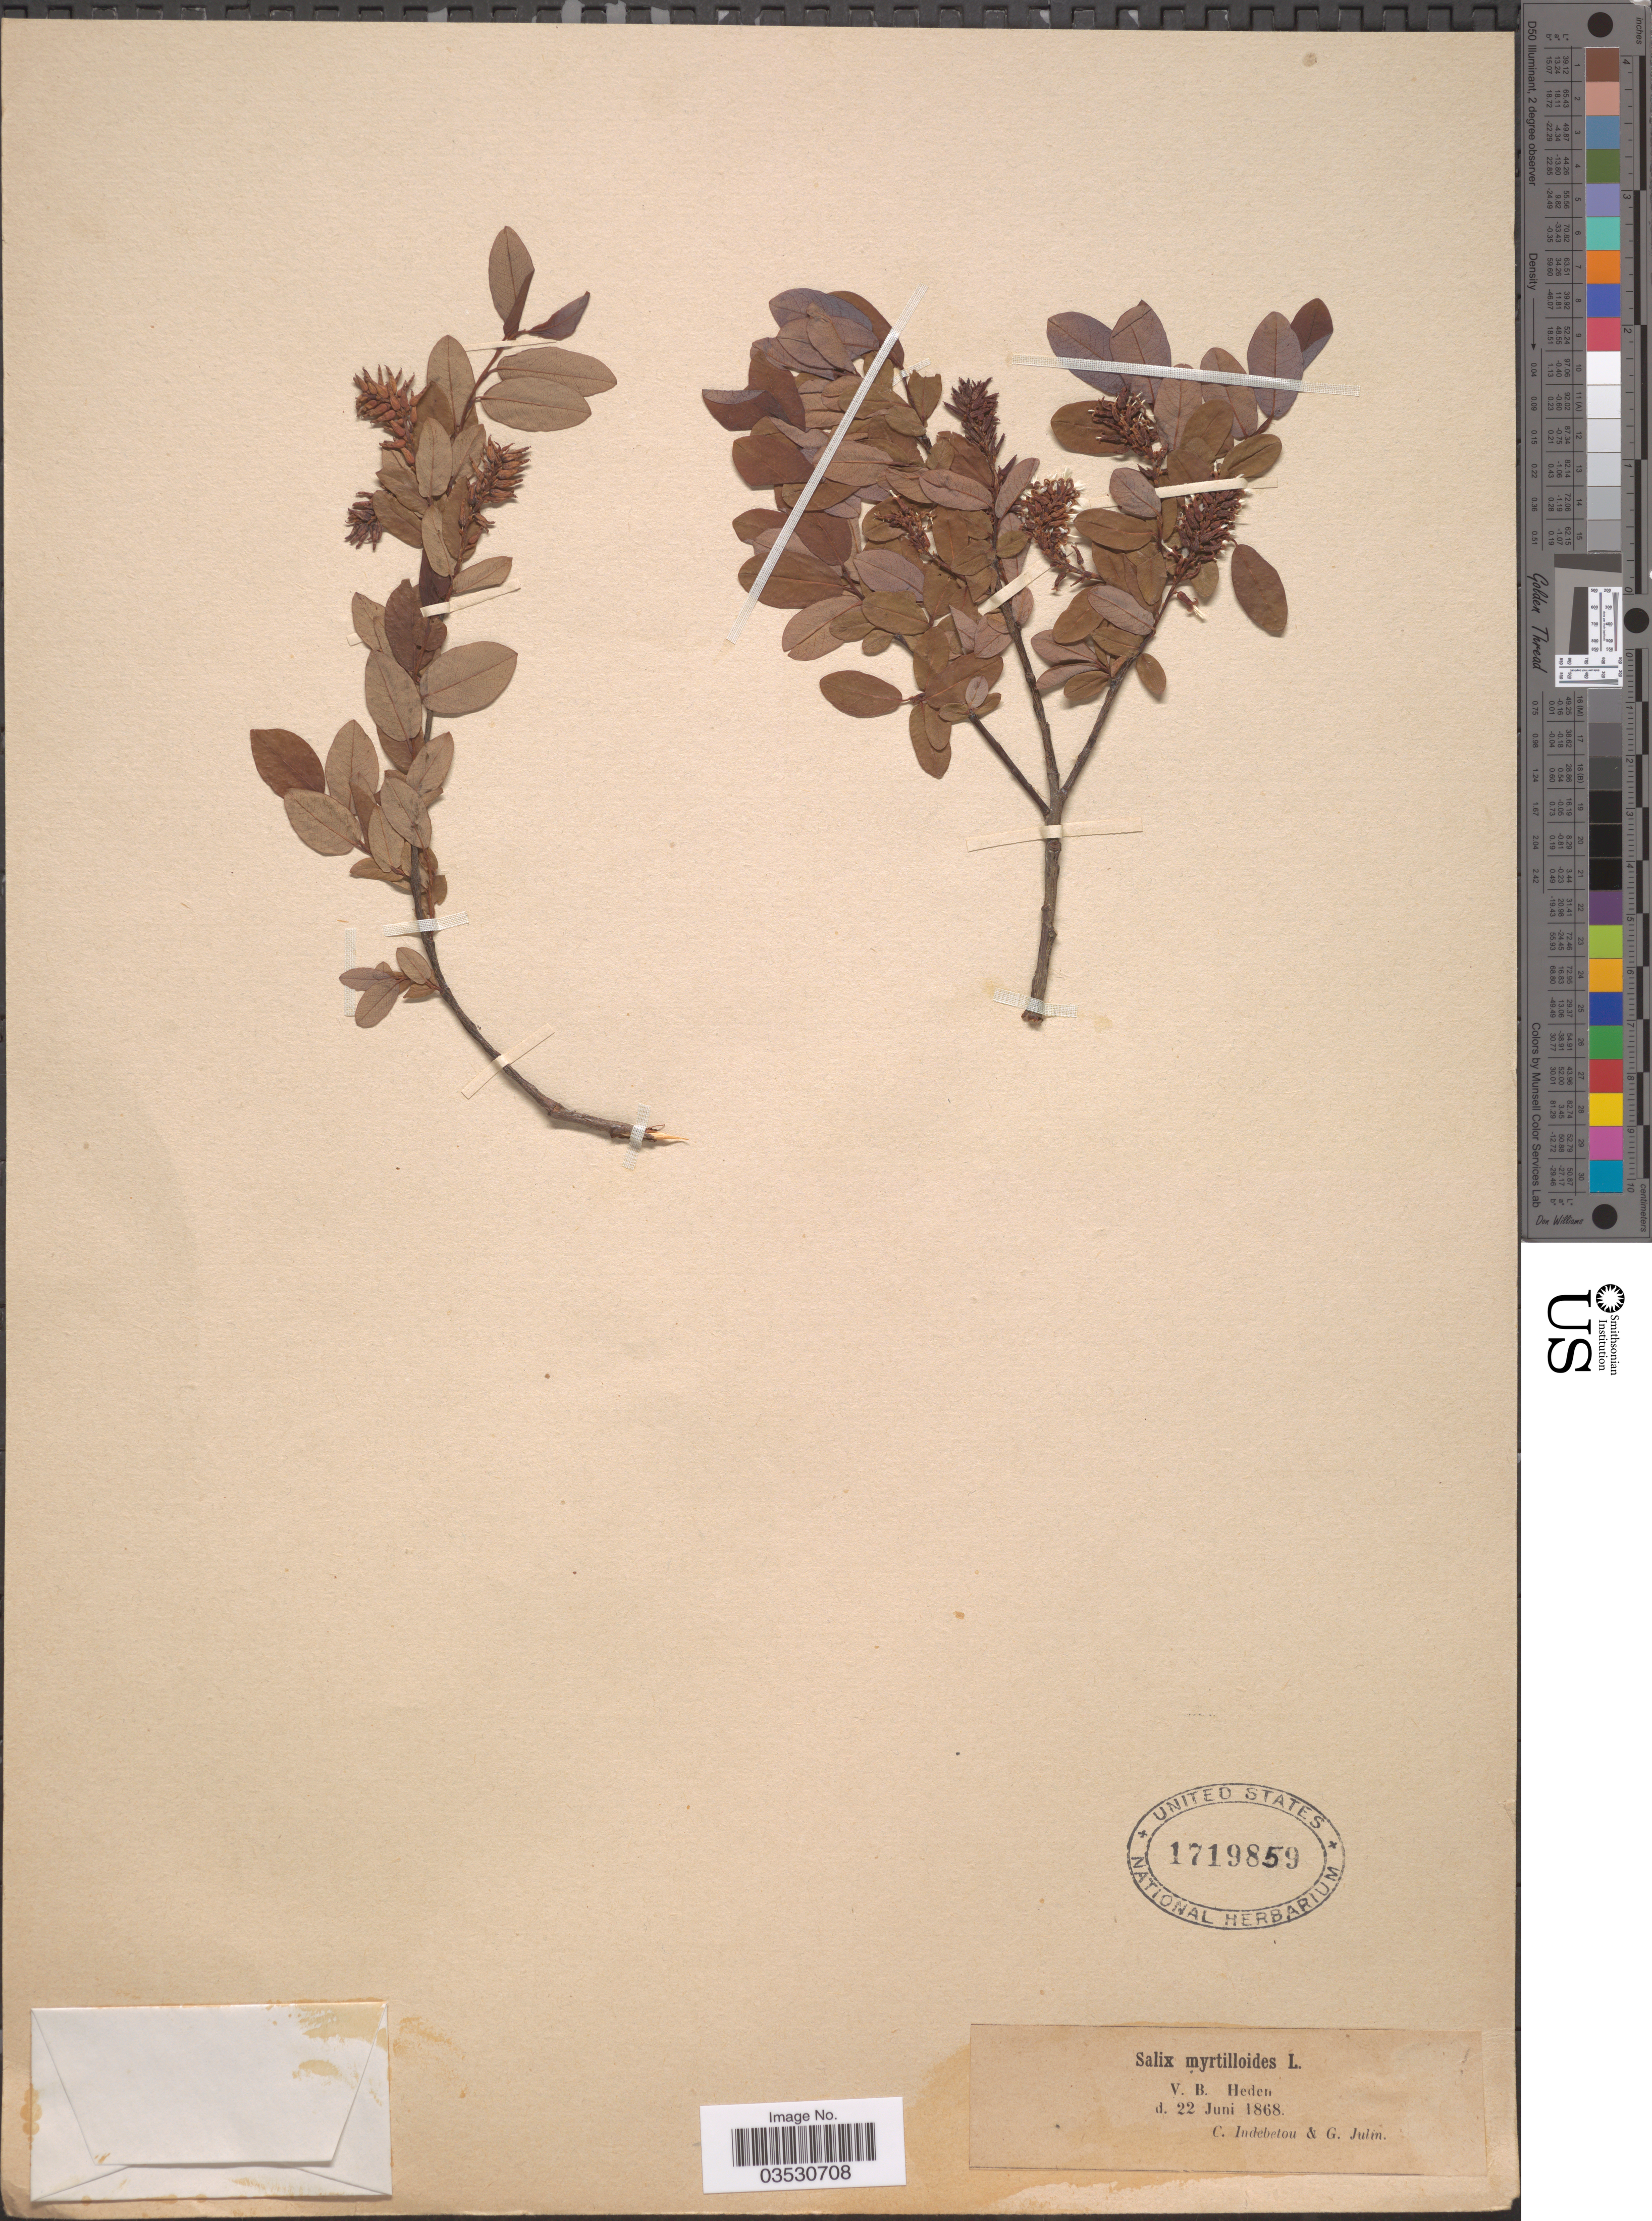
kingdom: Plantae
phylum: Tracheophyta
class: Magnoliopsida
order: Malpighiales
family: Salicaceae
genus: Salix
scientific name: Salix myrtilloides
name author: L.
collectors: C. Indebetou & G. Julin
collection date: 1868-06-22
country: Sweden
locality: V. B. Heden.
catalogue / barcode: US 1719859